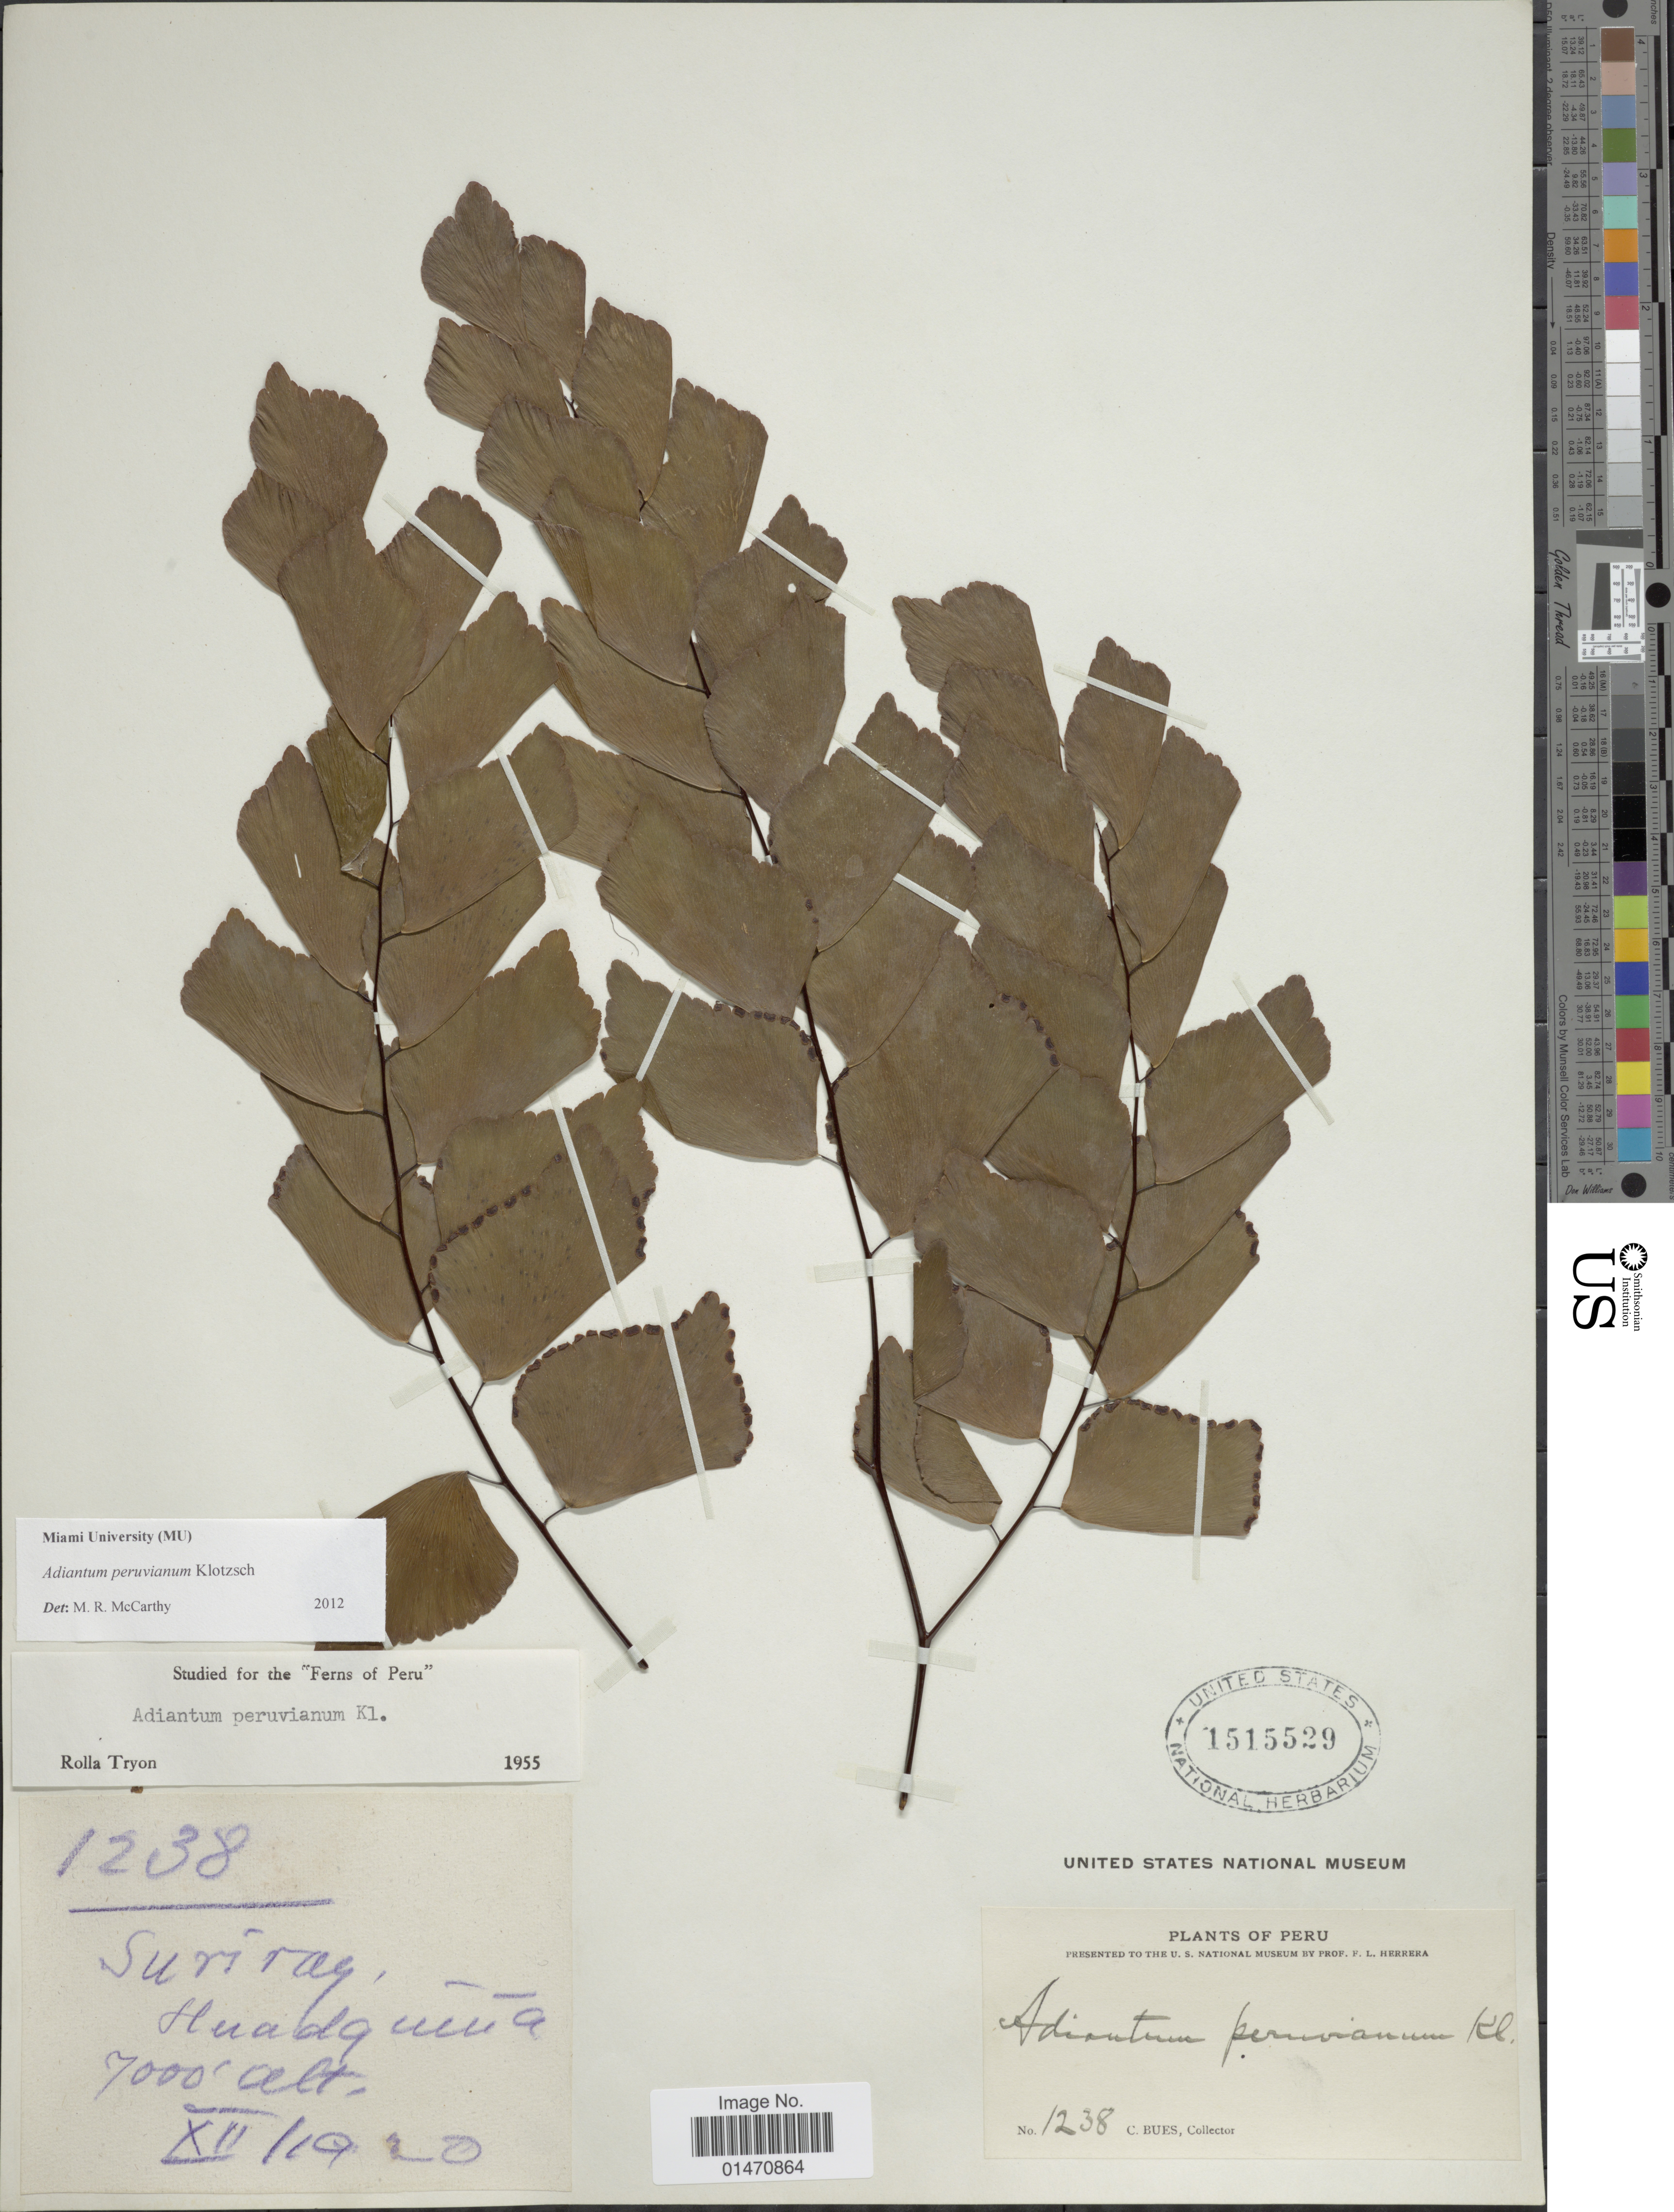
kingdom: Plantae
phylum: Tracheophyta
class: Polypodiopsida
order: Polypodiales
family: Pteridaceae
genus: Adiantum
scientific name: Adiantum peruvianum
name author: Klotzsch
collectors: C. Bues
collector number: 1238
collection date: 1920-12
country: Peru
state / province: Cusco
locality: Suriray, Huadquina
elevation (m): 2134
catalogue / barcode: US 1515529